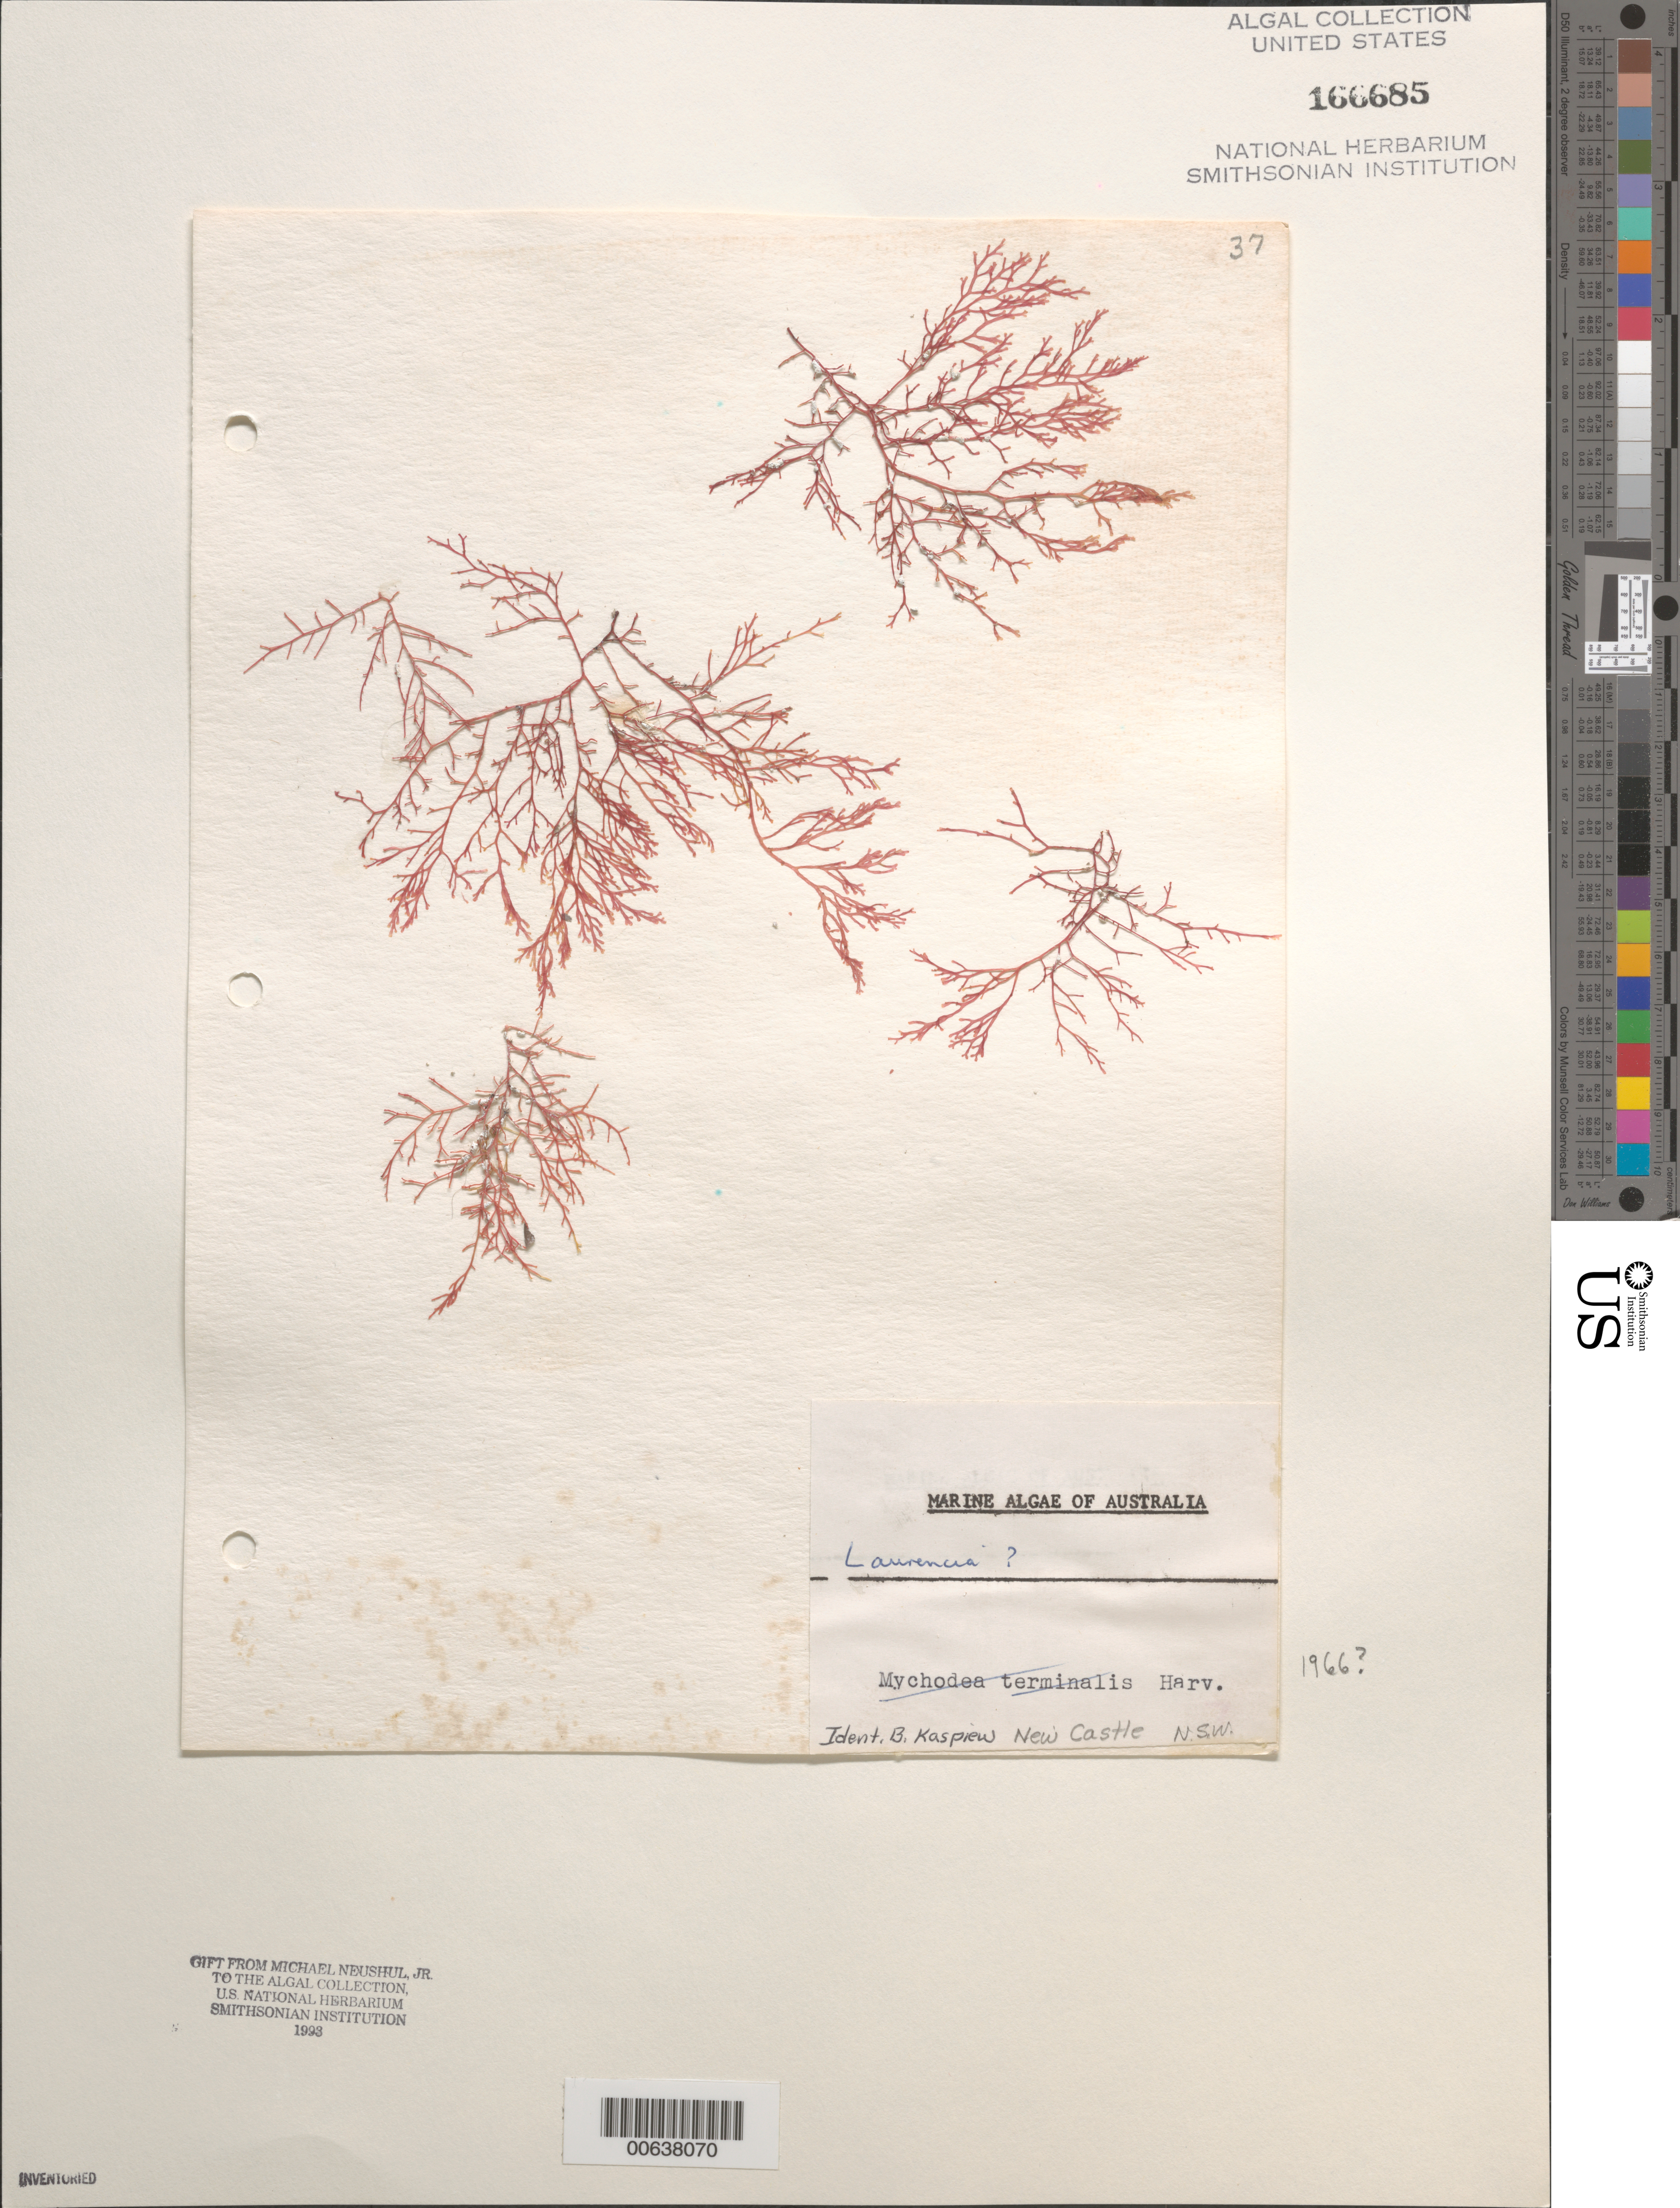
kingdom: Plantae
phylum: Rhodophyta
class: Florideophyceae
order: Ceramiales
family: Rhodomelaceae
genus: Laurencia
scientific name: Laurencia sp.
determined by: Kaspiew, B.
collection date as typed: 1966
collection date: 1966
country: Australia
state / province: New South Wales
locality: New Castle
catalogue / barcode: US 166685